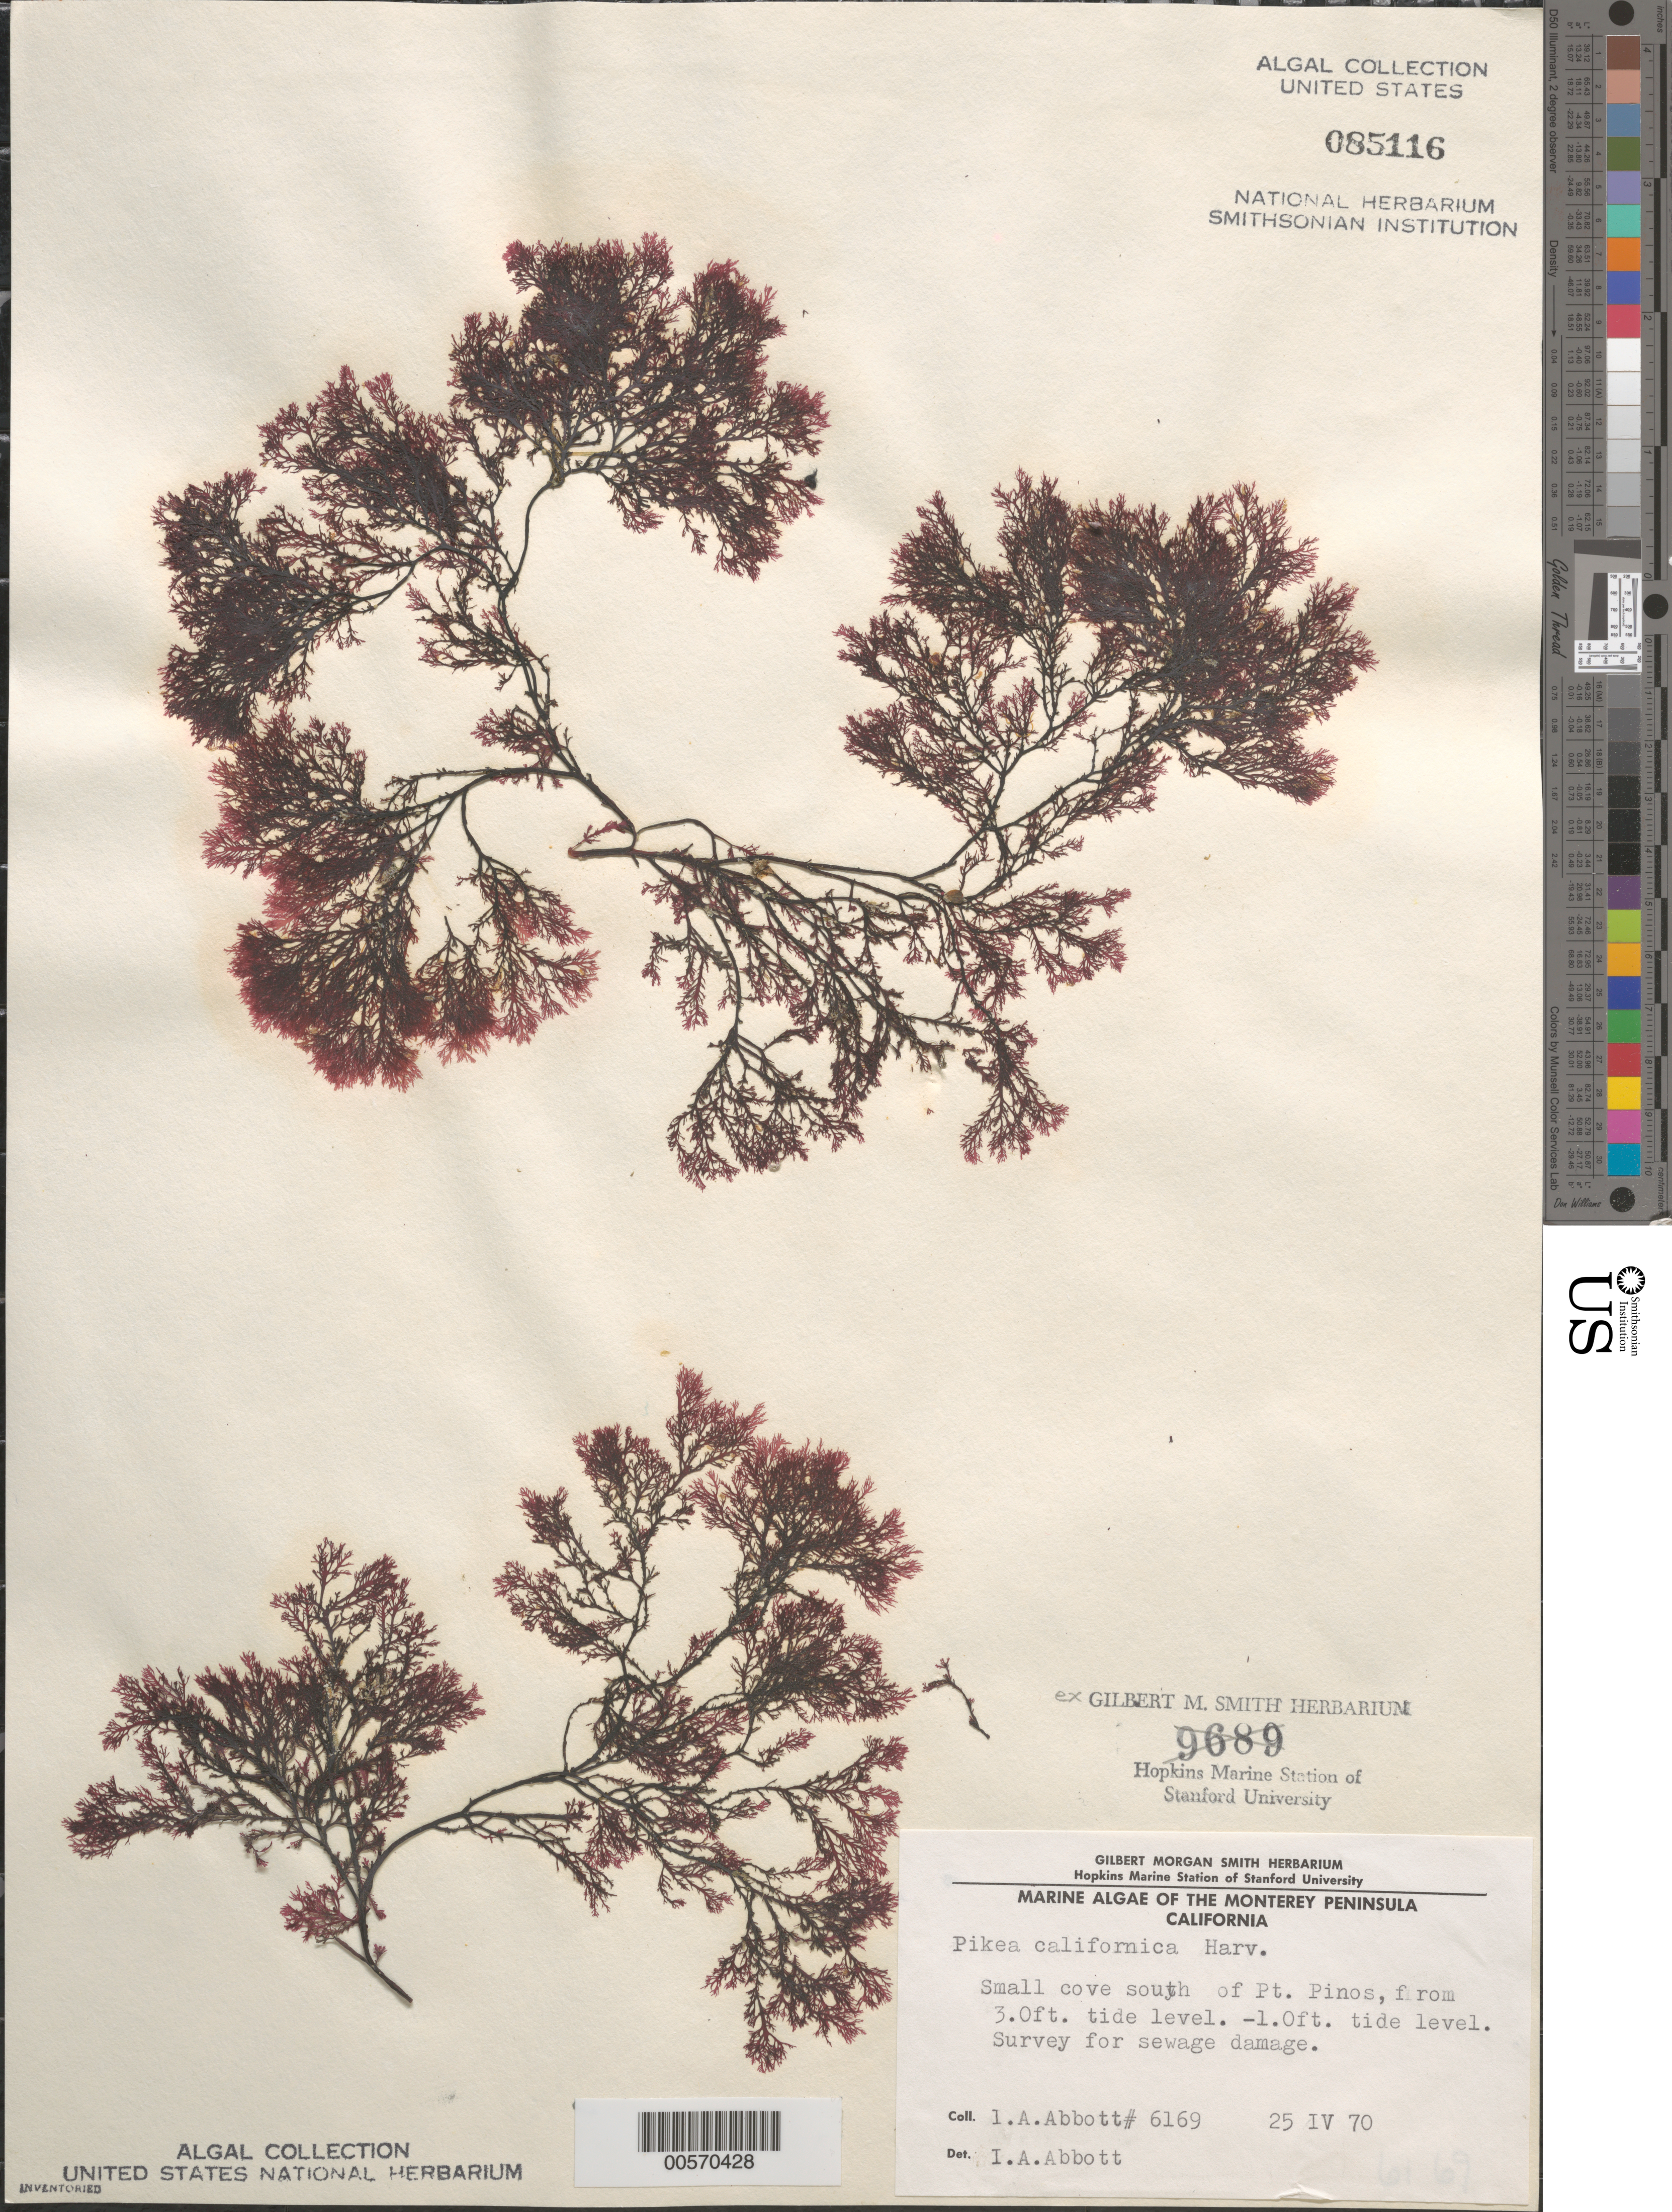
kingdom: Plantae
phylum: Rhodophyta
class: Florideophyceae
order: Gigartinales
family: Dumontiaceae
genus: Pikea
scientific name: Pikea californica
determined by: Abbott, Isabella A.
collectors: I. A. Abbott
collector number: IAA 6169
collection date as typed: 25 Apr 1970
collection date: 1970-04-25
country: United States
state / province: California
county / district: Monterey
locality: Cove south of Point Pinos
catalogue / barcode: US 85116